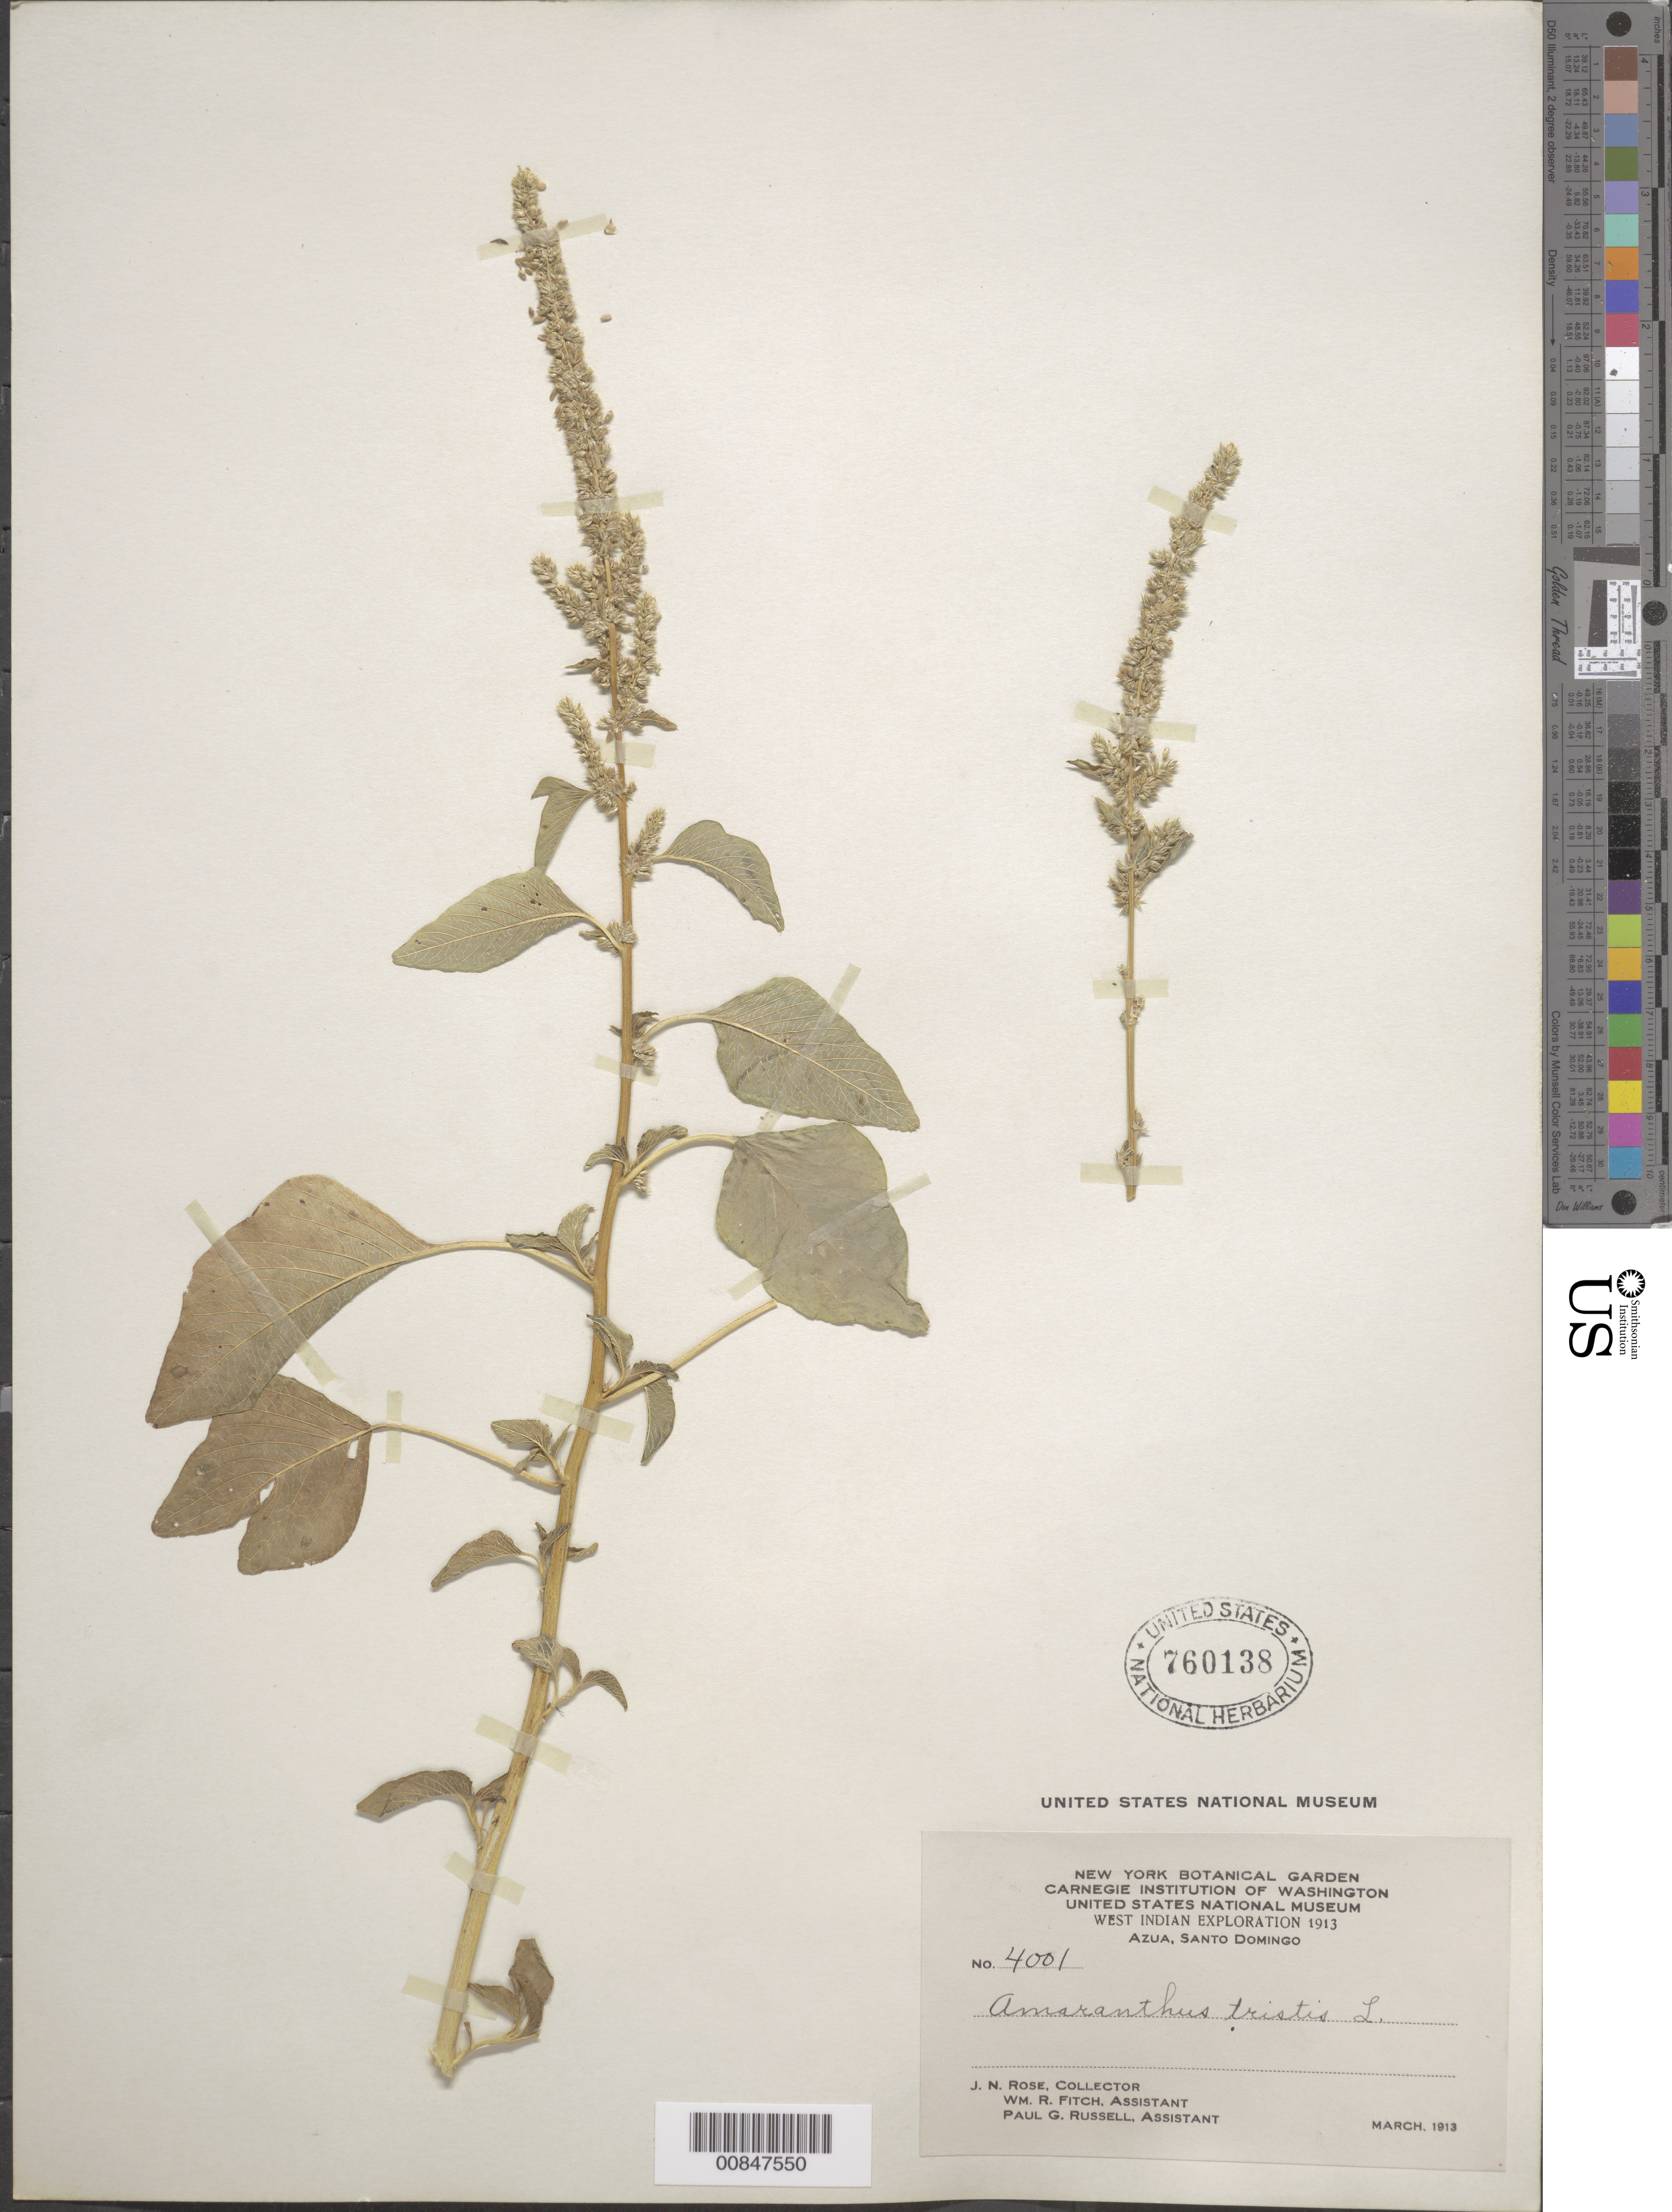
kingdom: Plantae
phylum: Tracheophyta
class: Magnoliopsida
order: Caryophyllales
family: Amaranthaceae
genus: Amaranthus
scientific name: Amaranthus dubius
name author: Mart. ex Thell.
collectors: J. N. Rose, W. R. Fitch & P. G. Russell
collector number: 4001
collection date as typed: Mar 1913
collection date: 1913-03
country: Dominican Republic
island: Hispaniola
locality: Azua, Santo Domingo.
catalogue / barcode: US 760138